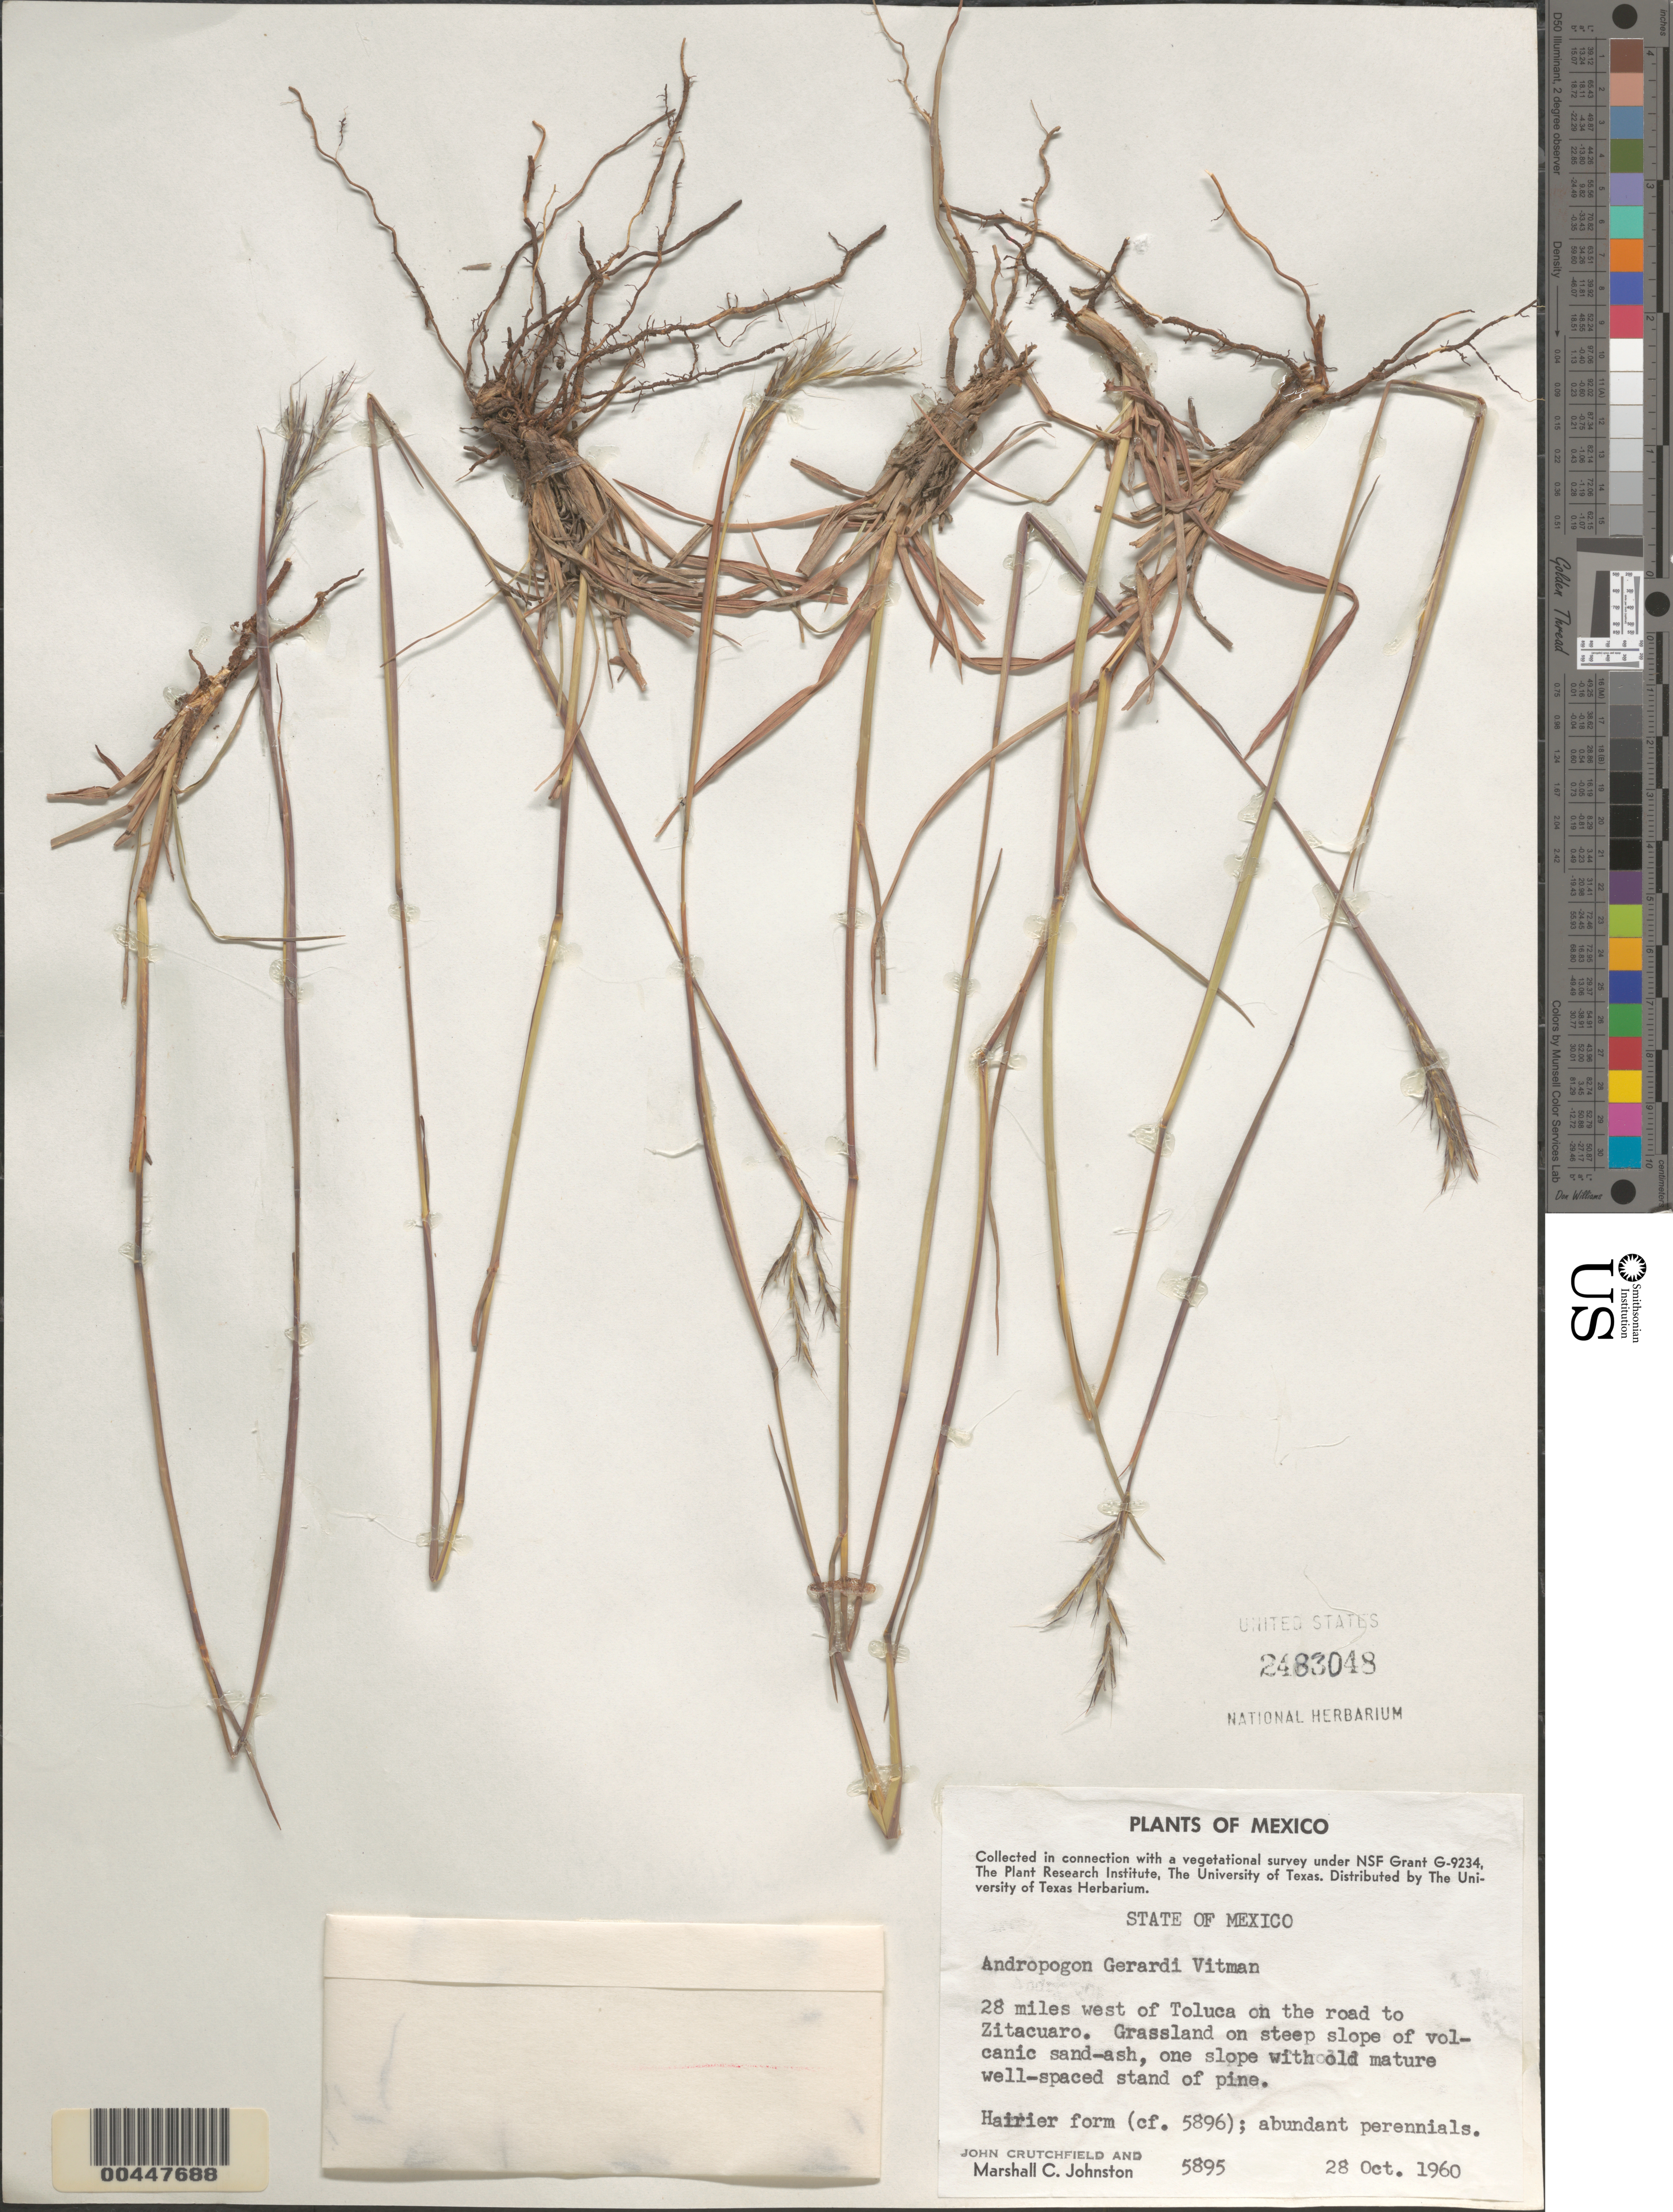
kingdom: Plantae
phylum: Tracheophyta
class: Liliopsida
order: Poales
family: Poaceae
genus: Andropogon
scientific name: Andropogon gerardii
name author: Vitman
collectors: J. Crutchfield & M. Johnston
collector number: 5895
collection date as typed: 28 Oct 1960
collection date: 1960-10-28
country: Mexico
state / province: México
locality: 28 mi W of Toluca on the rd to Zitacuaro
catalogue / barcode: US 2483048